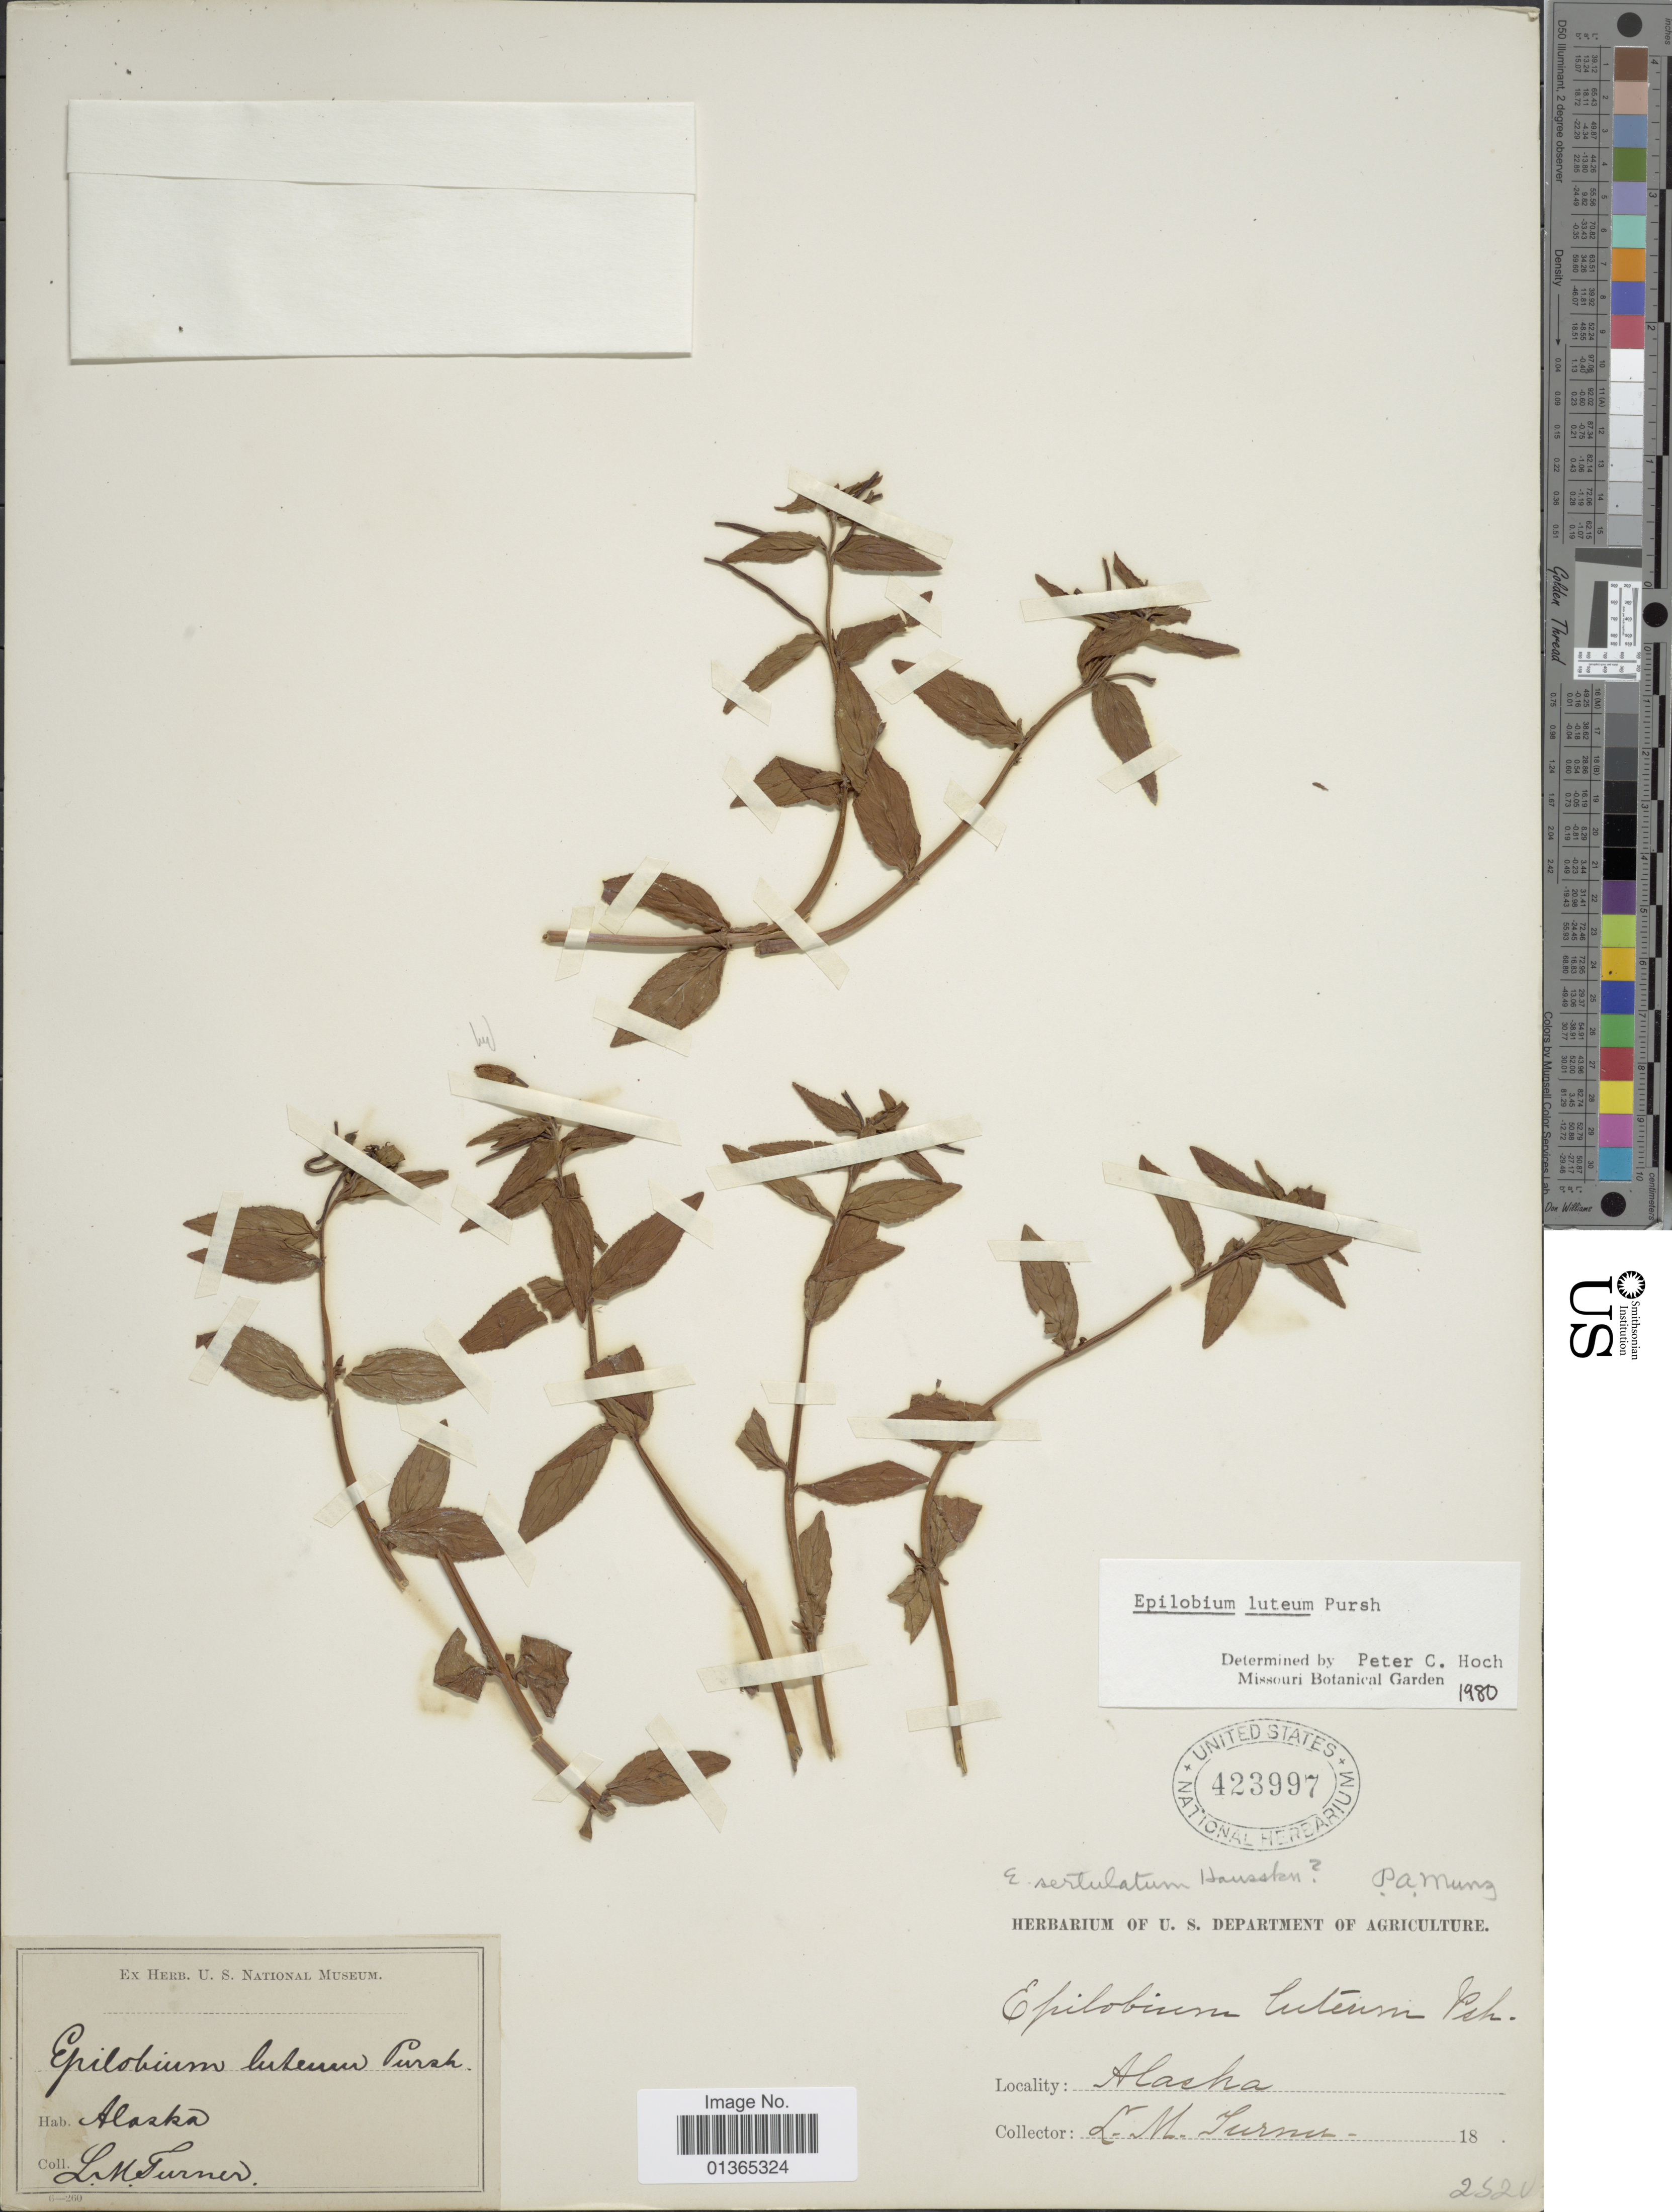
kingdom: Plantae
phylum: Tracheophyta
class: Magnoliopsida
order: Myrtales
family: Onagraceae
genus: Epilobium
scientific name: Epilobium luteum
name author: Pursh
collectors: L. M. Turner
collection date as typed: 18--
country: United States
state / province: Alaska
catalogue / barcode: US 423997